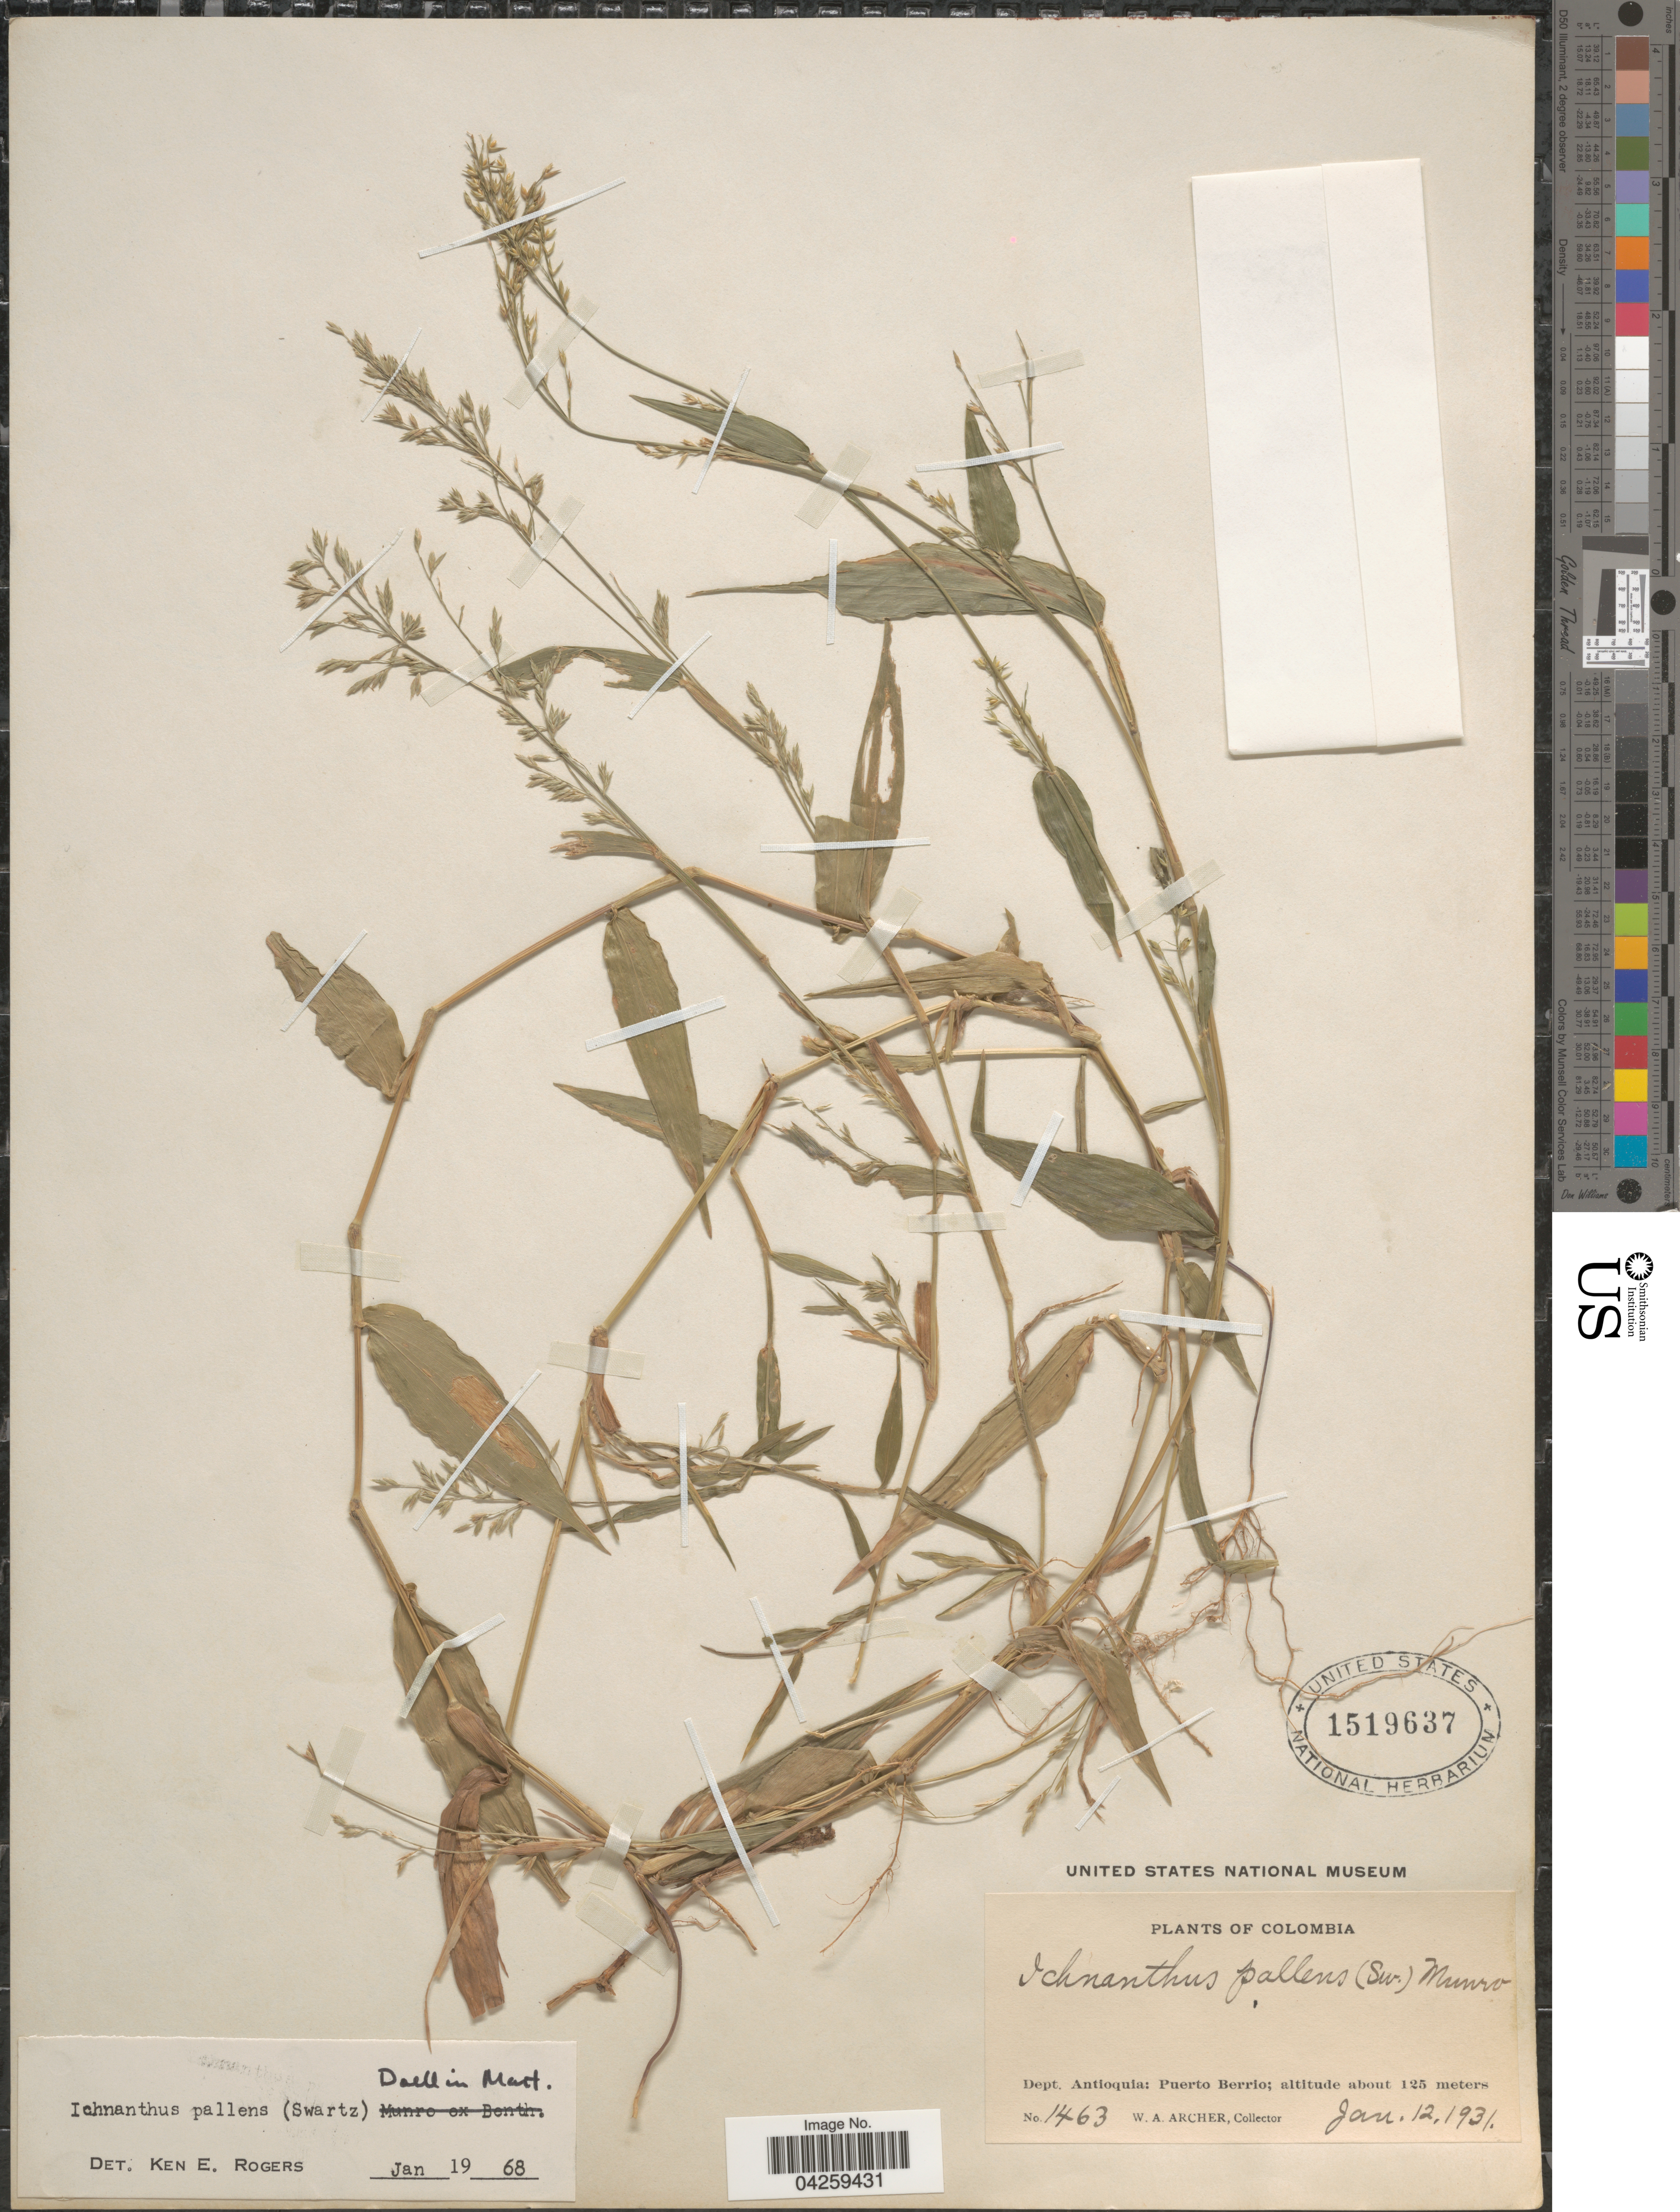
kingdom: Plantae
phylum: Tracheophyta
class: Liliopsida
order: Poales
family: Poaceae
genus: Ichnanthus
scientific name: Ichnanthus pallens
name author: (Sw.) Munro ex Benth.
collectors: W. Archer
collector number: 1463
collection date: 1931-01-12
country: Colombia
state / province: Antioquia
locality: Dept. Antioquia: Puerto Berrio.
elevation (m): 125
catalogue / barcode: US 1519637